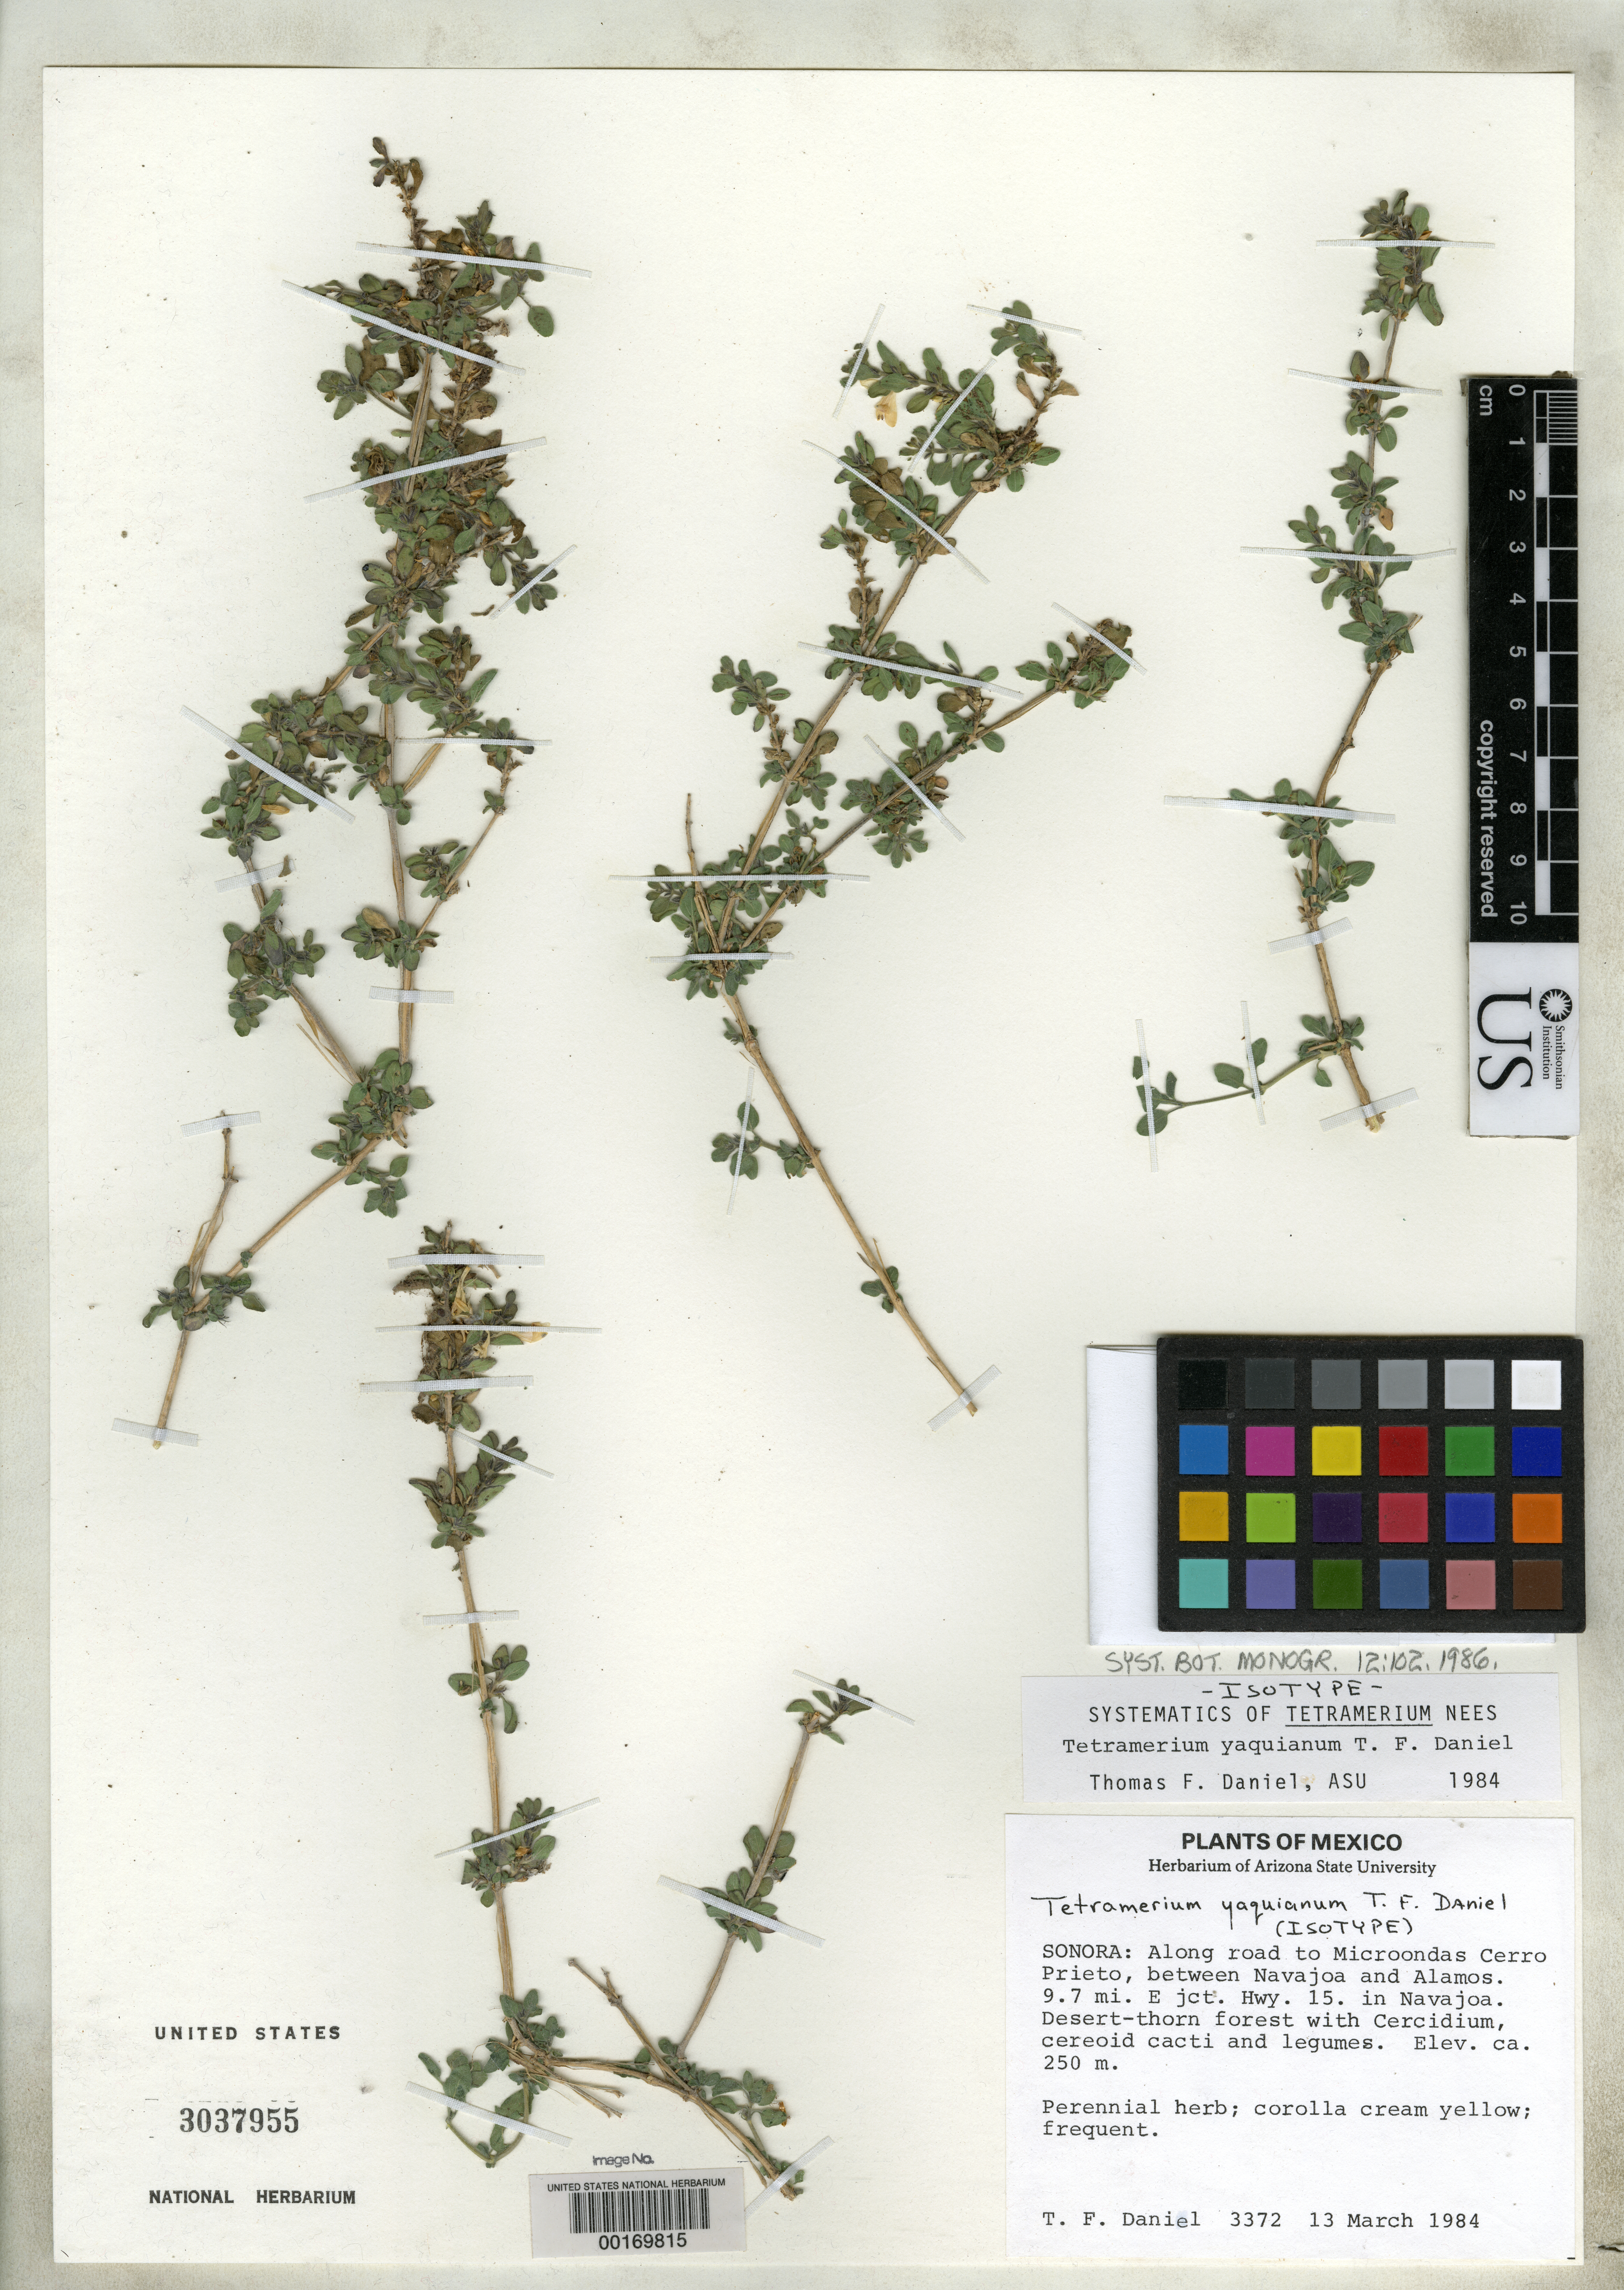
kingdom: Plantae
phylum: Tracheophyta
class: Magnoliopsida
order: Lamiales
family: Acanthaceae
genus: Tetramerium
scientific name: Tetramerium yaquianum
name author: T.F. Daniel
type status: Isotype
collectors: T. F. Daniel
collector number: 3372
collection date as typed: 13 Mar 1984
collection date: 1984-03-13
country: Mexico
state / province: Sonora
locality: Along road to Microondas Cerro Prieto, between Navajoa and Alamos, 9.7 km E of junction of highway 15 in Navajoa.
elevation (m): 250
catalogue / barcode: US 3037955